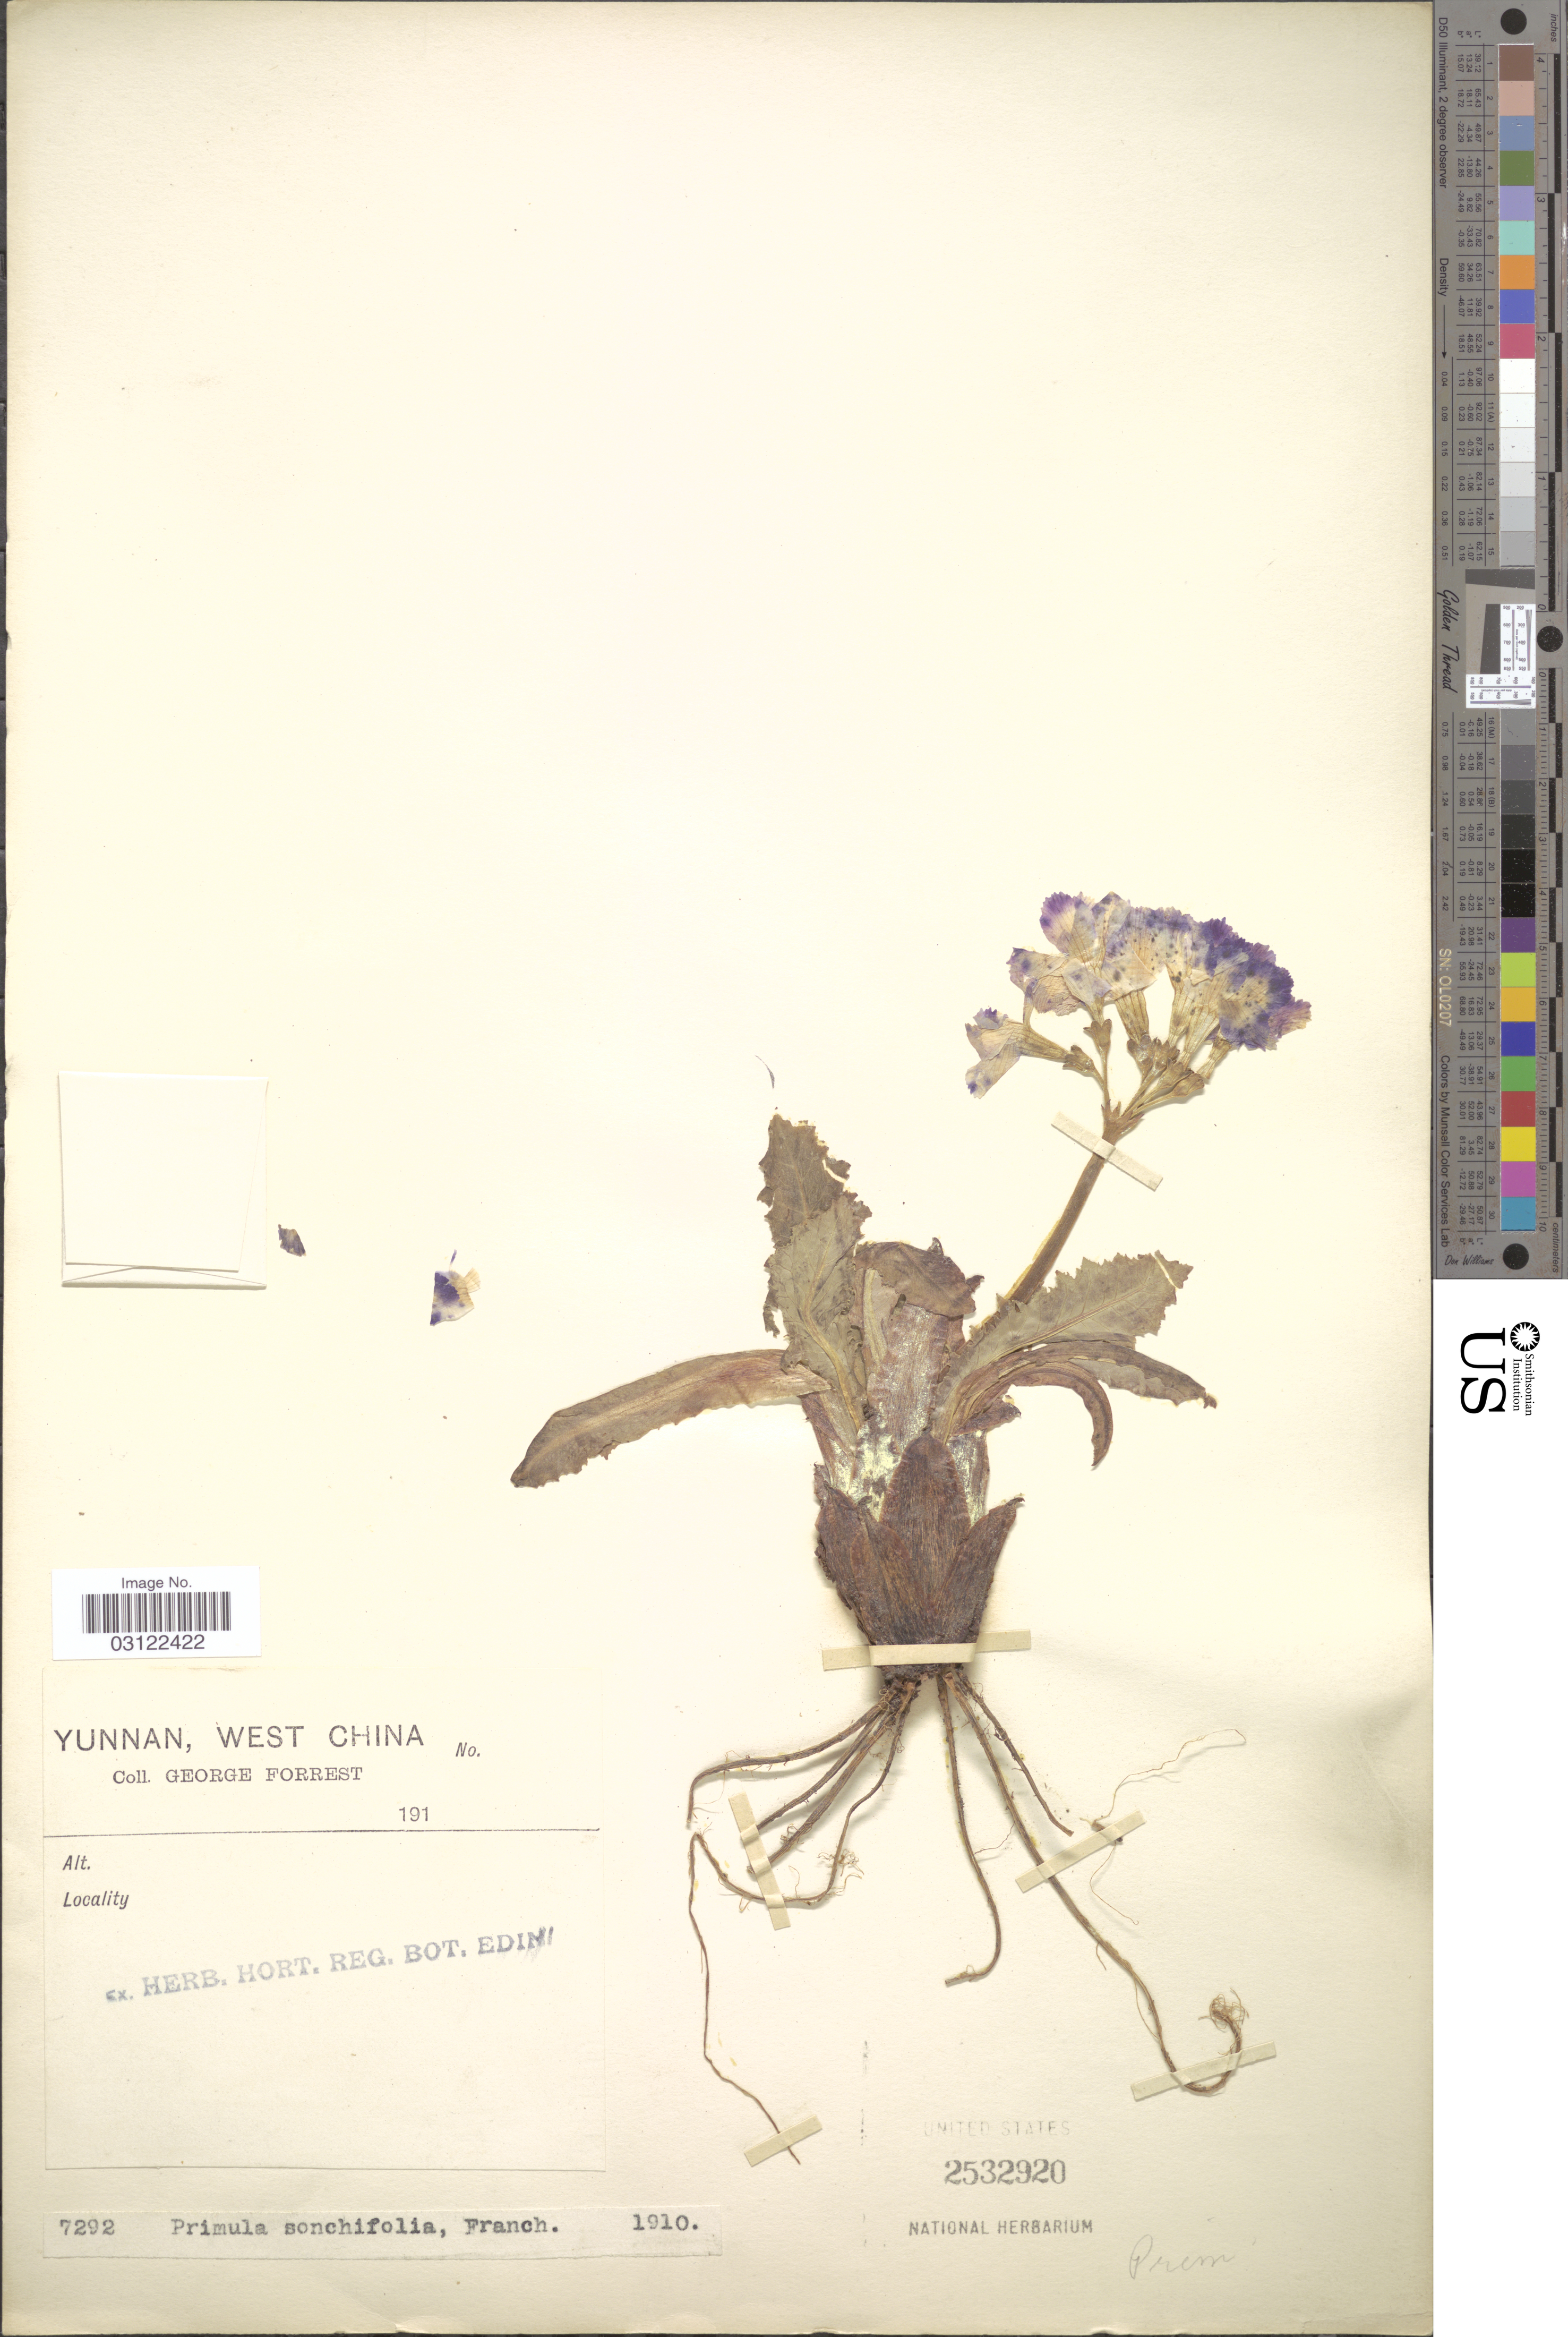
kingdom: Plantae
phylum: Tracheophyta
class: Magnoliopsida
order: Ericales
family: Primulaceae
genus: Primula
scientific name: Primula sonchifolia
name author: Franch.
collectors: G. Forrest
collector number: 7292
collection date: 1910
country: China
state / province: Yunnan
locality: West China.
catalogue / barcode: US 2532920